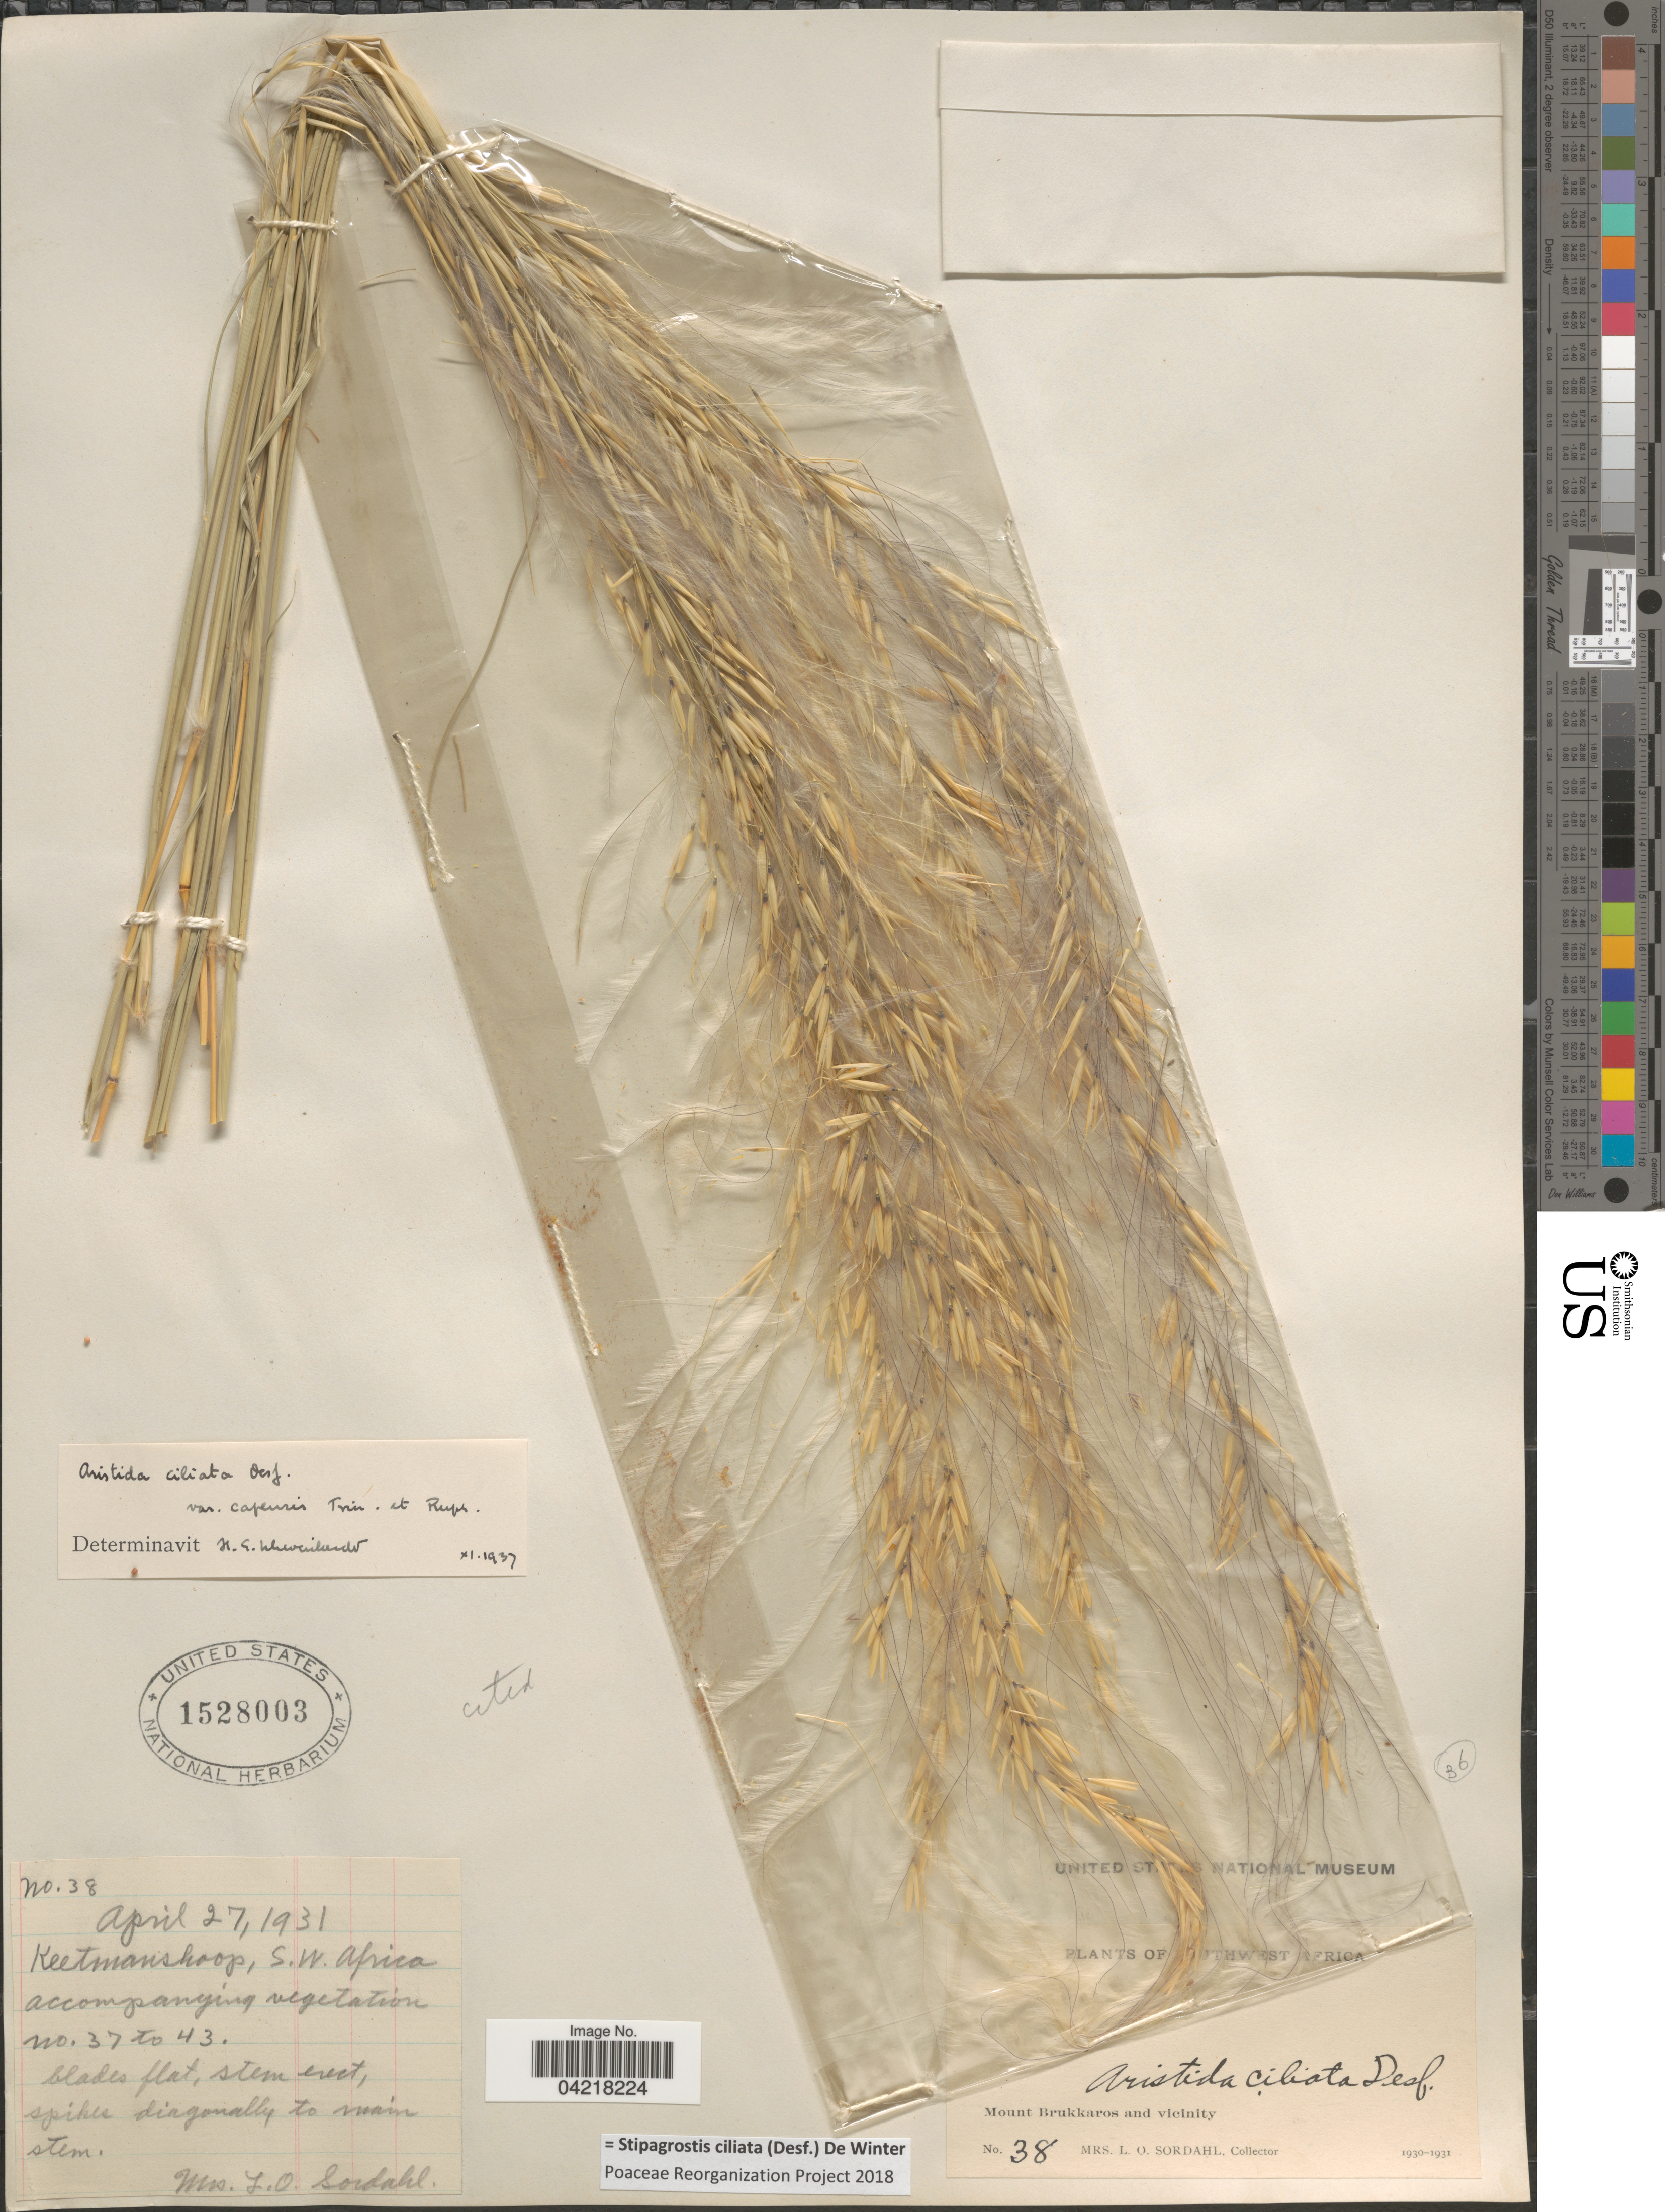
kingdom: Plantae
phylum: Tracheophyta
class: Liliopsida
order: Poales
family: Poaceae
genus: Stipagrostis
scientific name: Stipagrostis ciliata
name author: (Desf.) De Winter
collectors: L. Sordahl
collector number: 38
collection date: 1931-04-27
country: Namibia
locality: South West Africa. Mount Brukkaros and vicinity.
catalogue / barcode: US 1528003